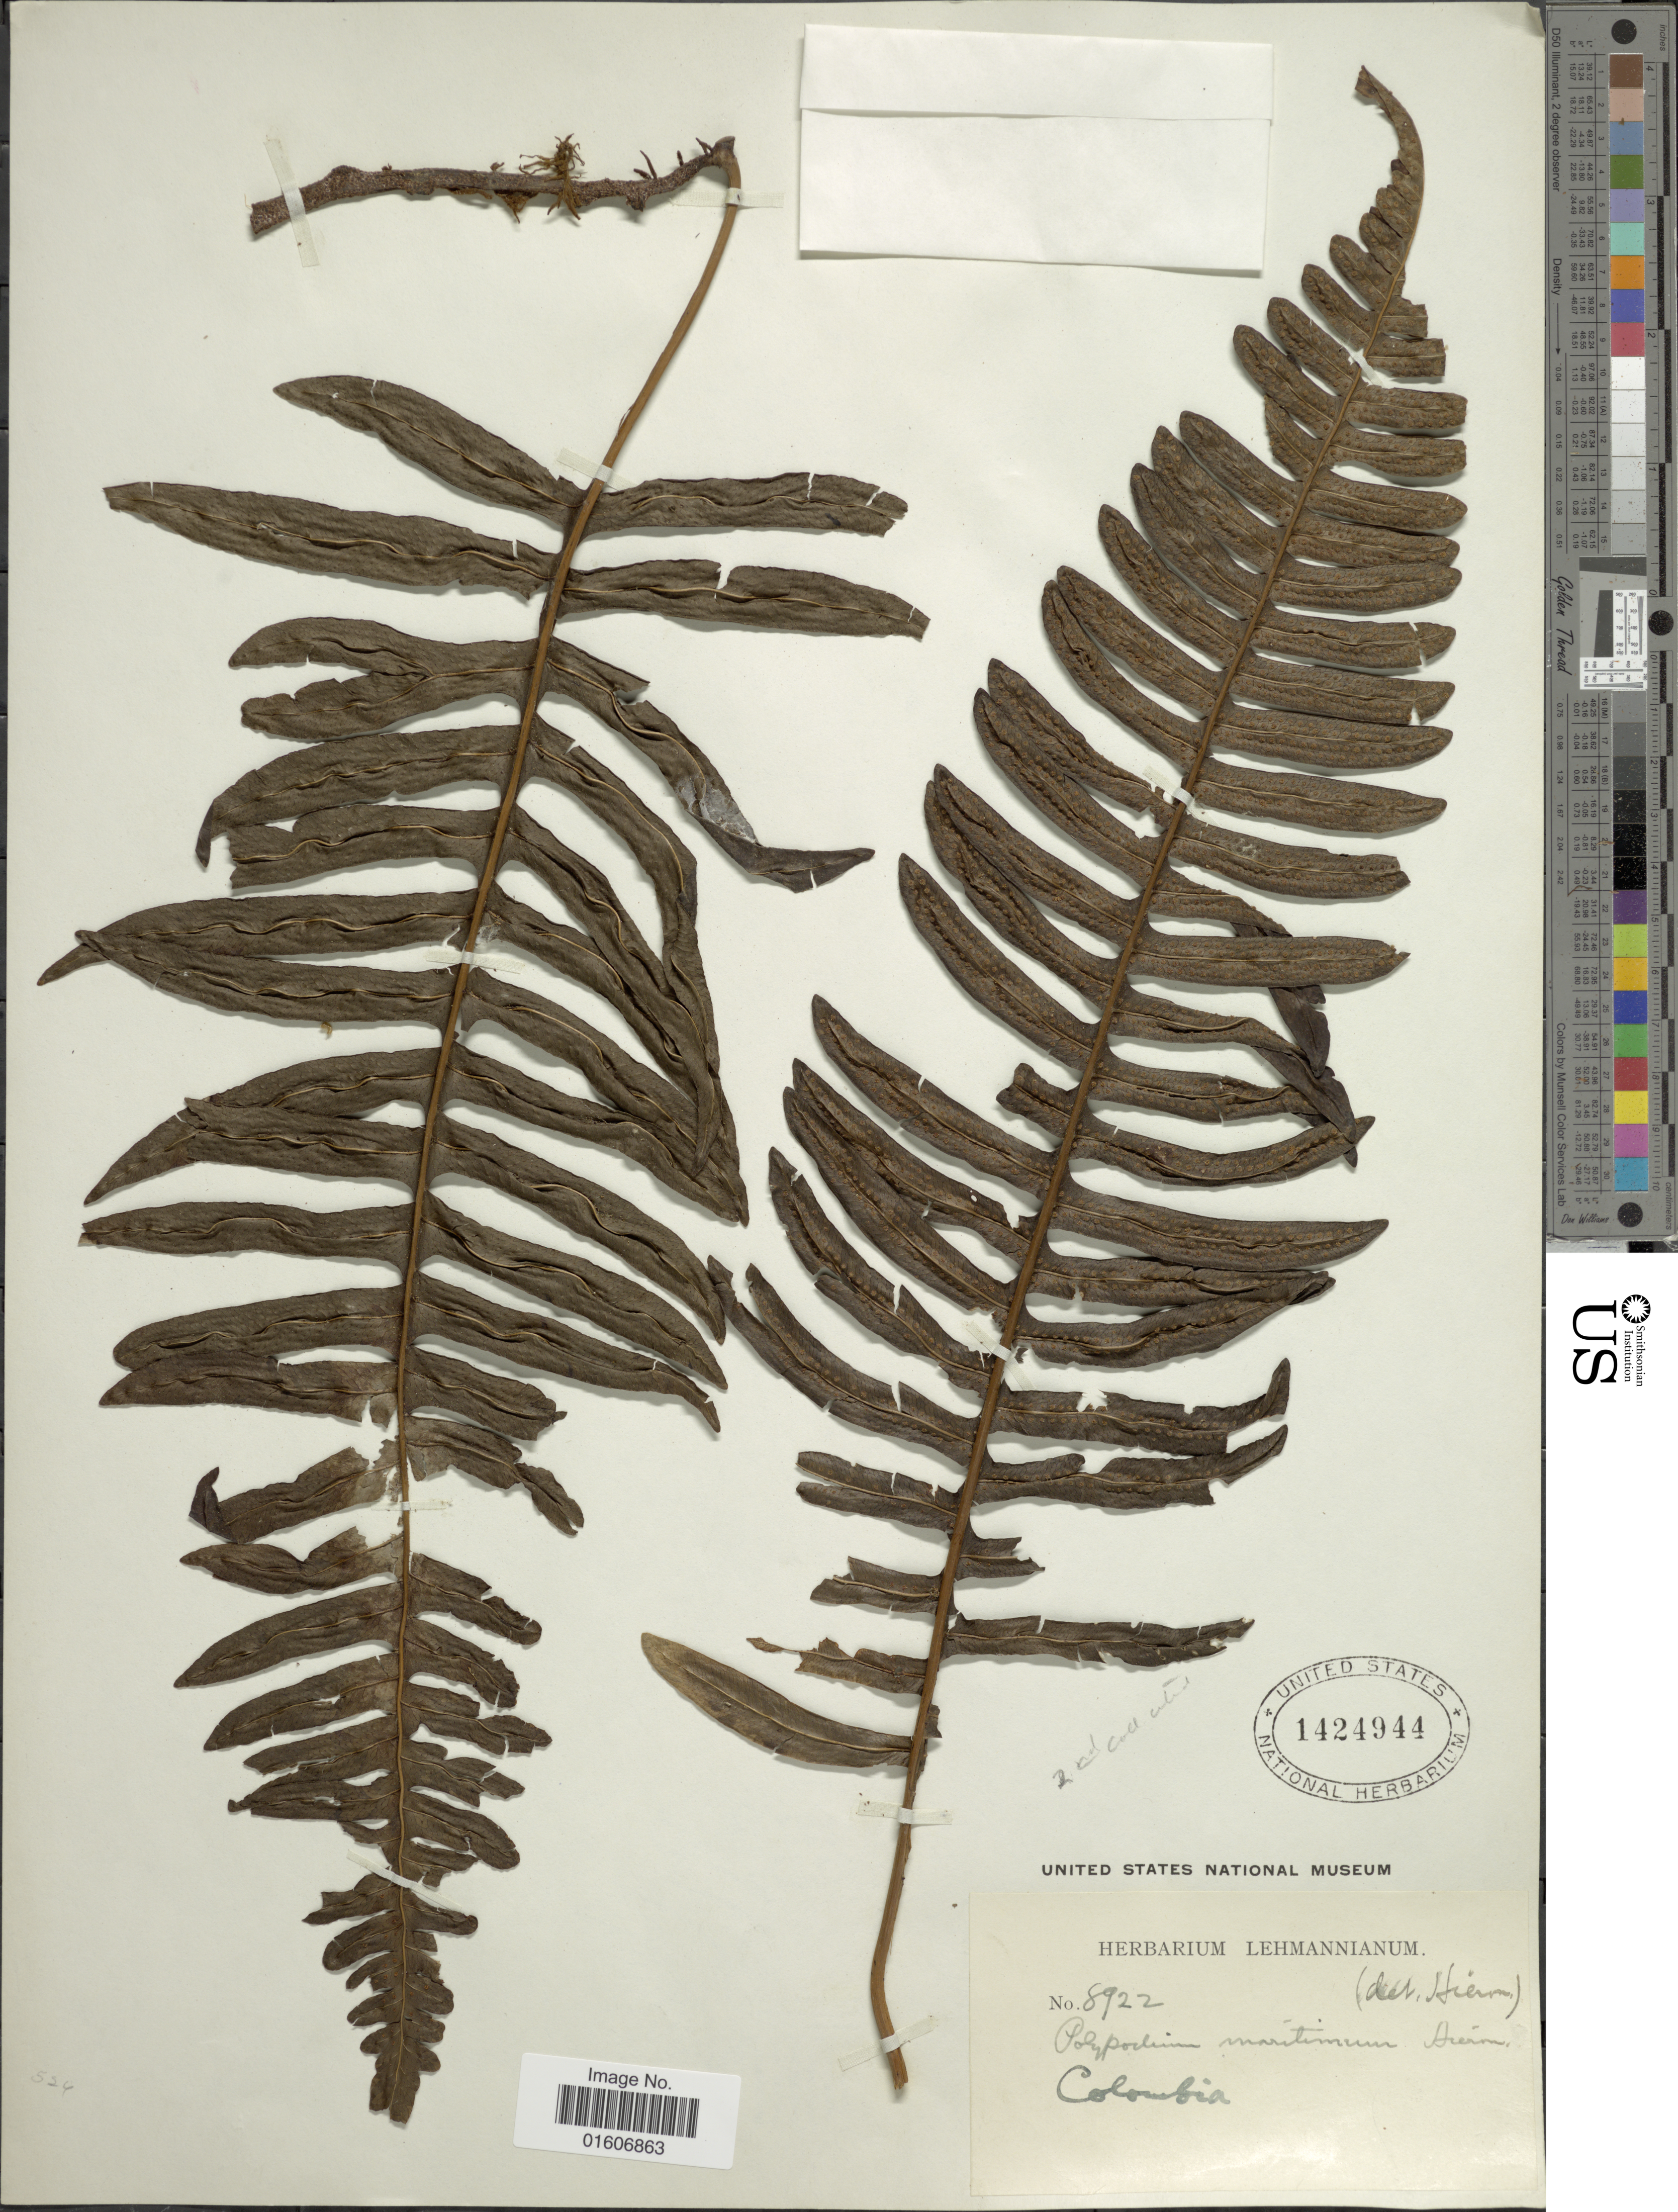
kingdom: Plantae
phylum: Tracheophyta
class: Polypodiopsida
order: Polypodiales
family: Polypodiaceae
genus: Serpocaulon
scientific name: Serpocaulon maritimum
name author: (Hieron.) A.R. Sm.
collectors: ex herb. Lehmannianum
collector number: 8922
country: Colombia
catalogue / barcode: US 1424944